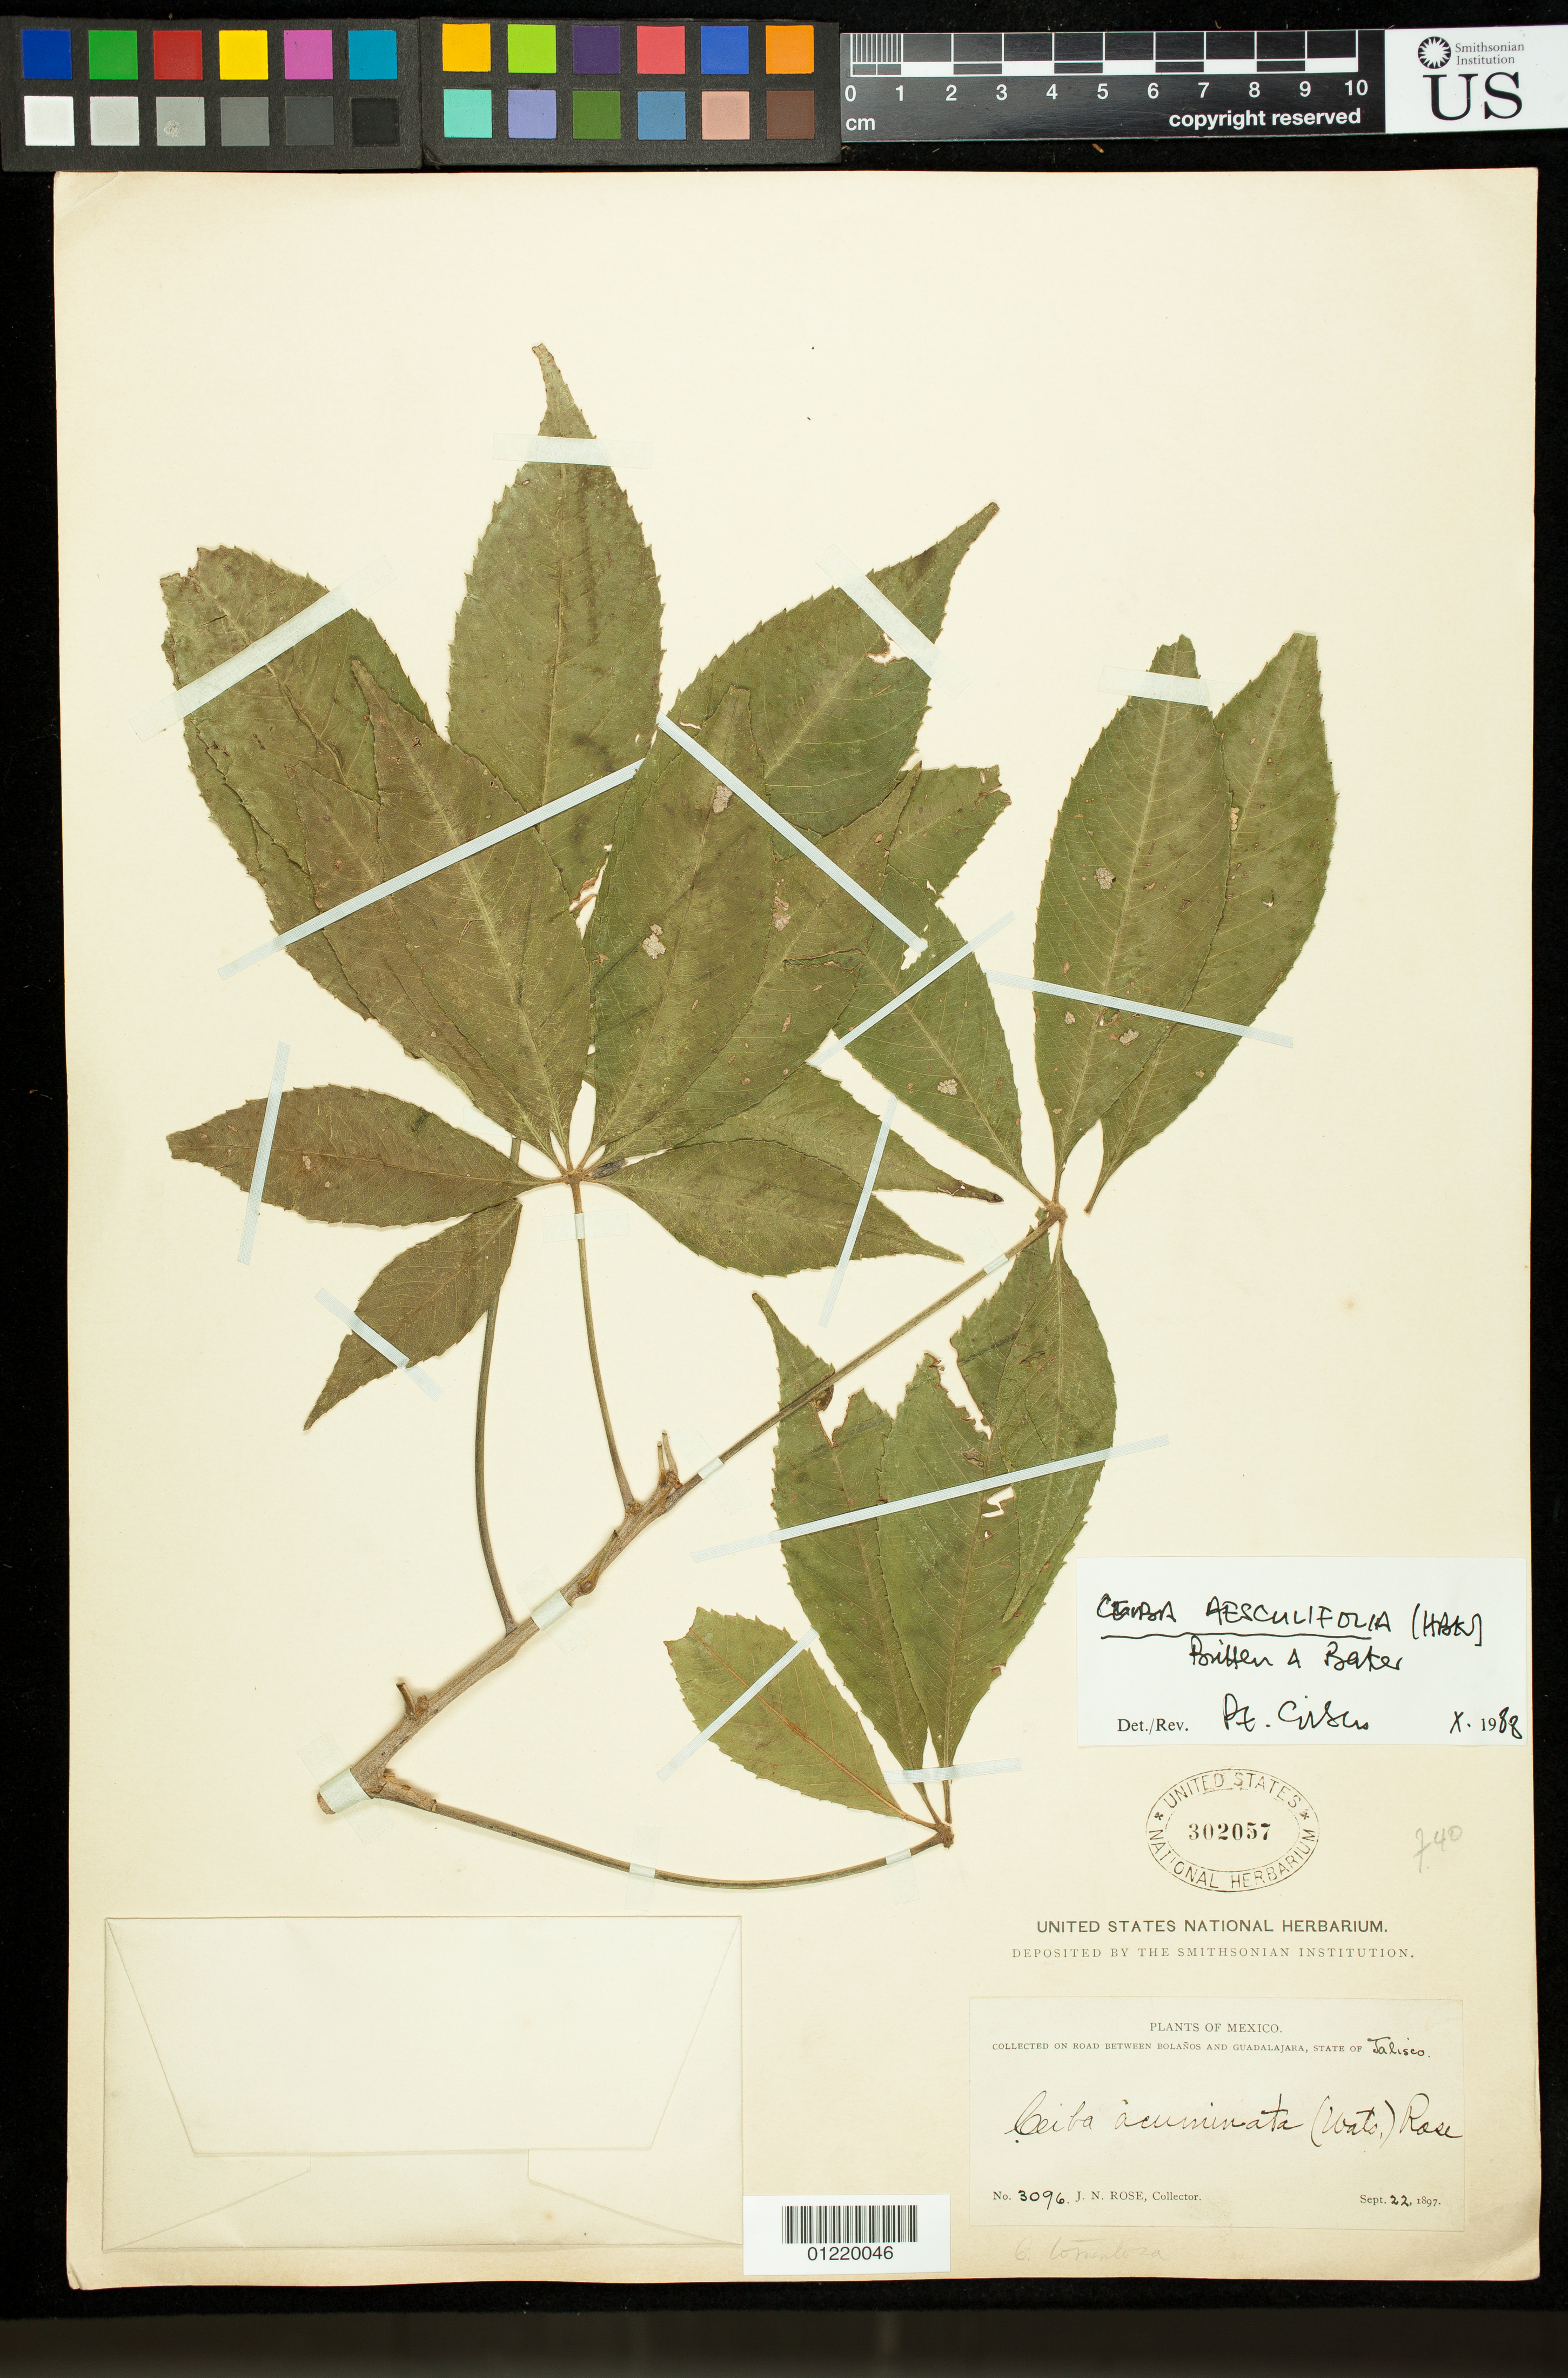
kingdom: Plantae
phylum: Tracheophyta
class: Magnoliopsida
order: Malvales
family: Malvaceae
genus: Ceiba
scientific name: Ceiba aesculifolia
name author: (Kunth) Britten & Baker f.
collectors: J. N. Rose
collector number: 3096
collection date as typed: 1897-09-22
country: Mexico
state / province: Jalisco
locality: Road between Bolaños and Guadalajara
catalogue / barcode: US 302057